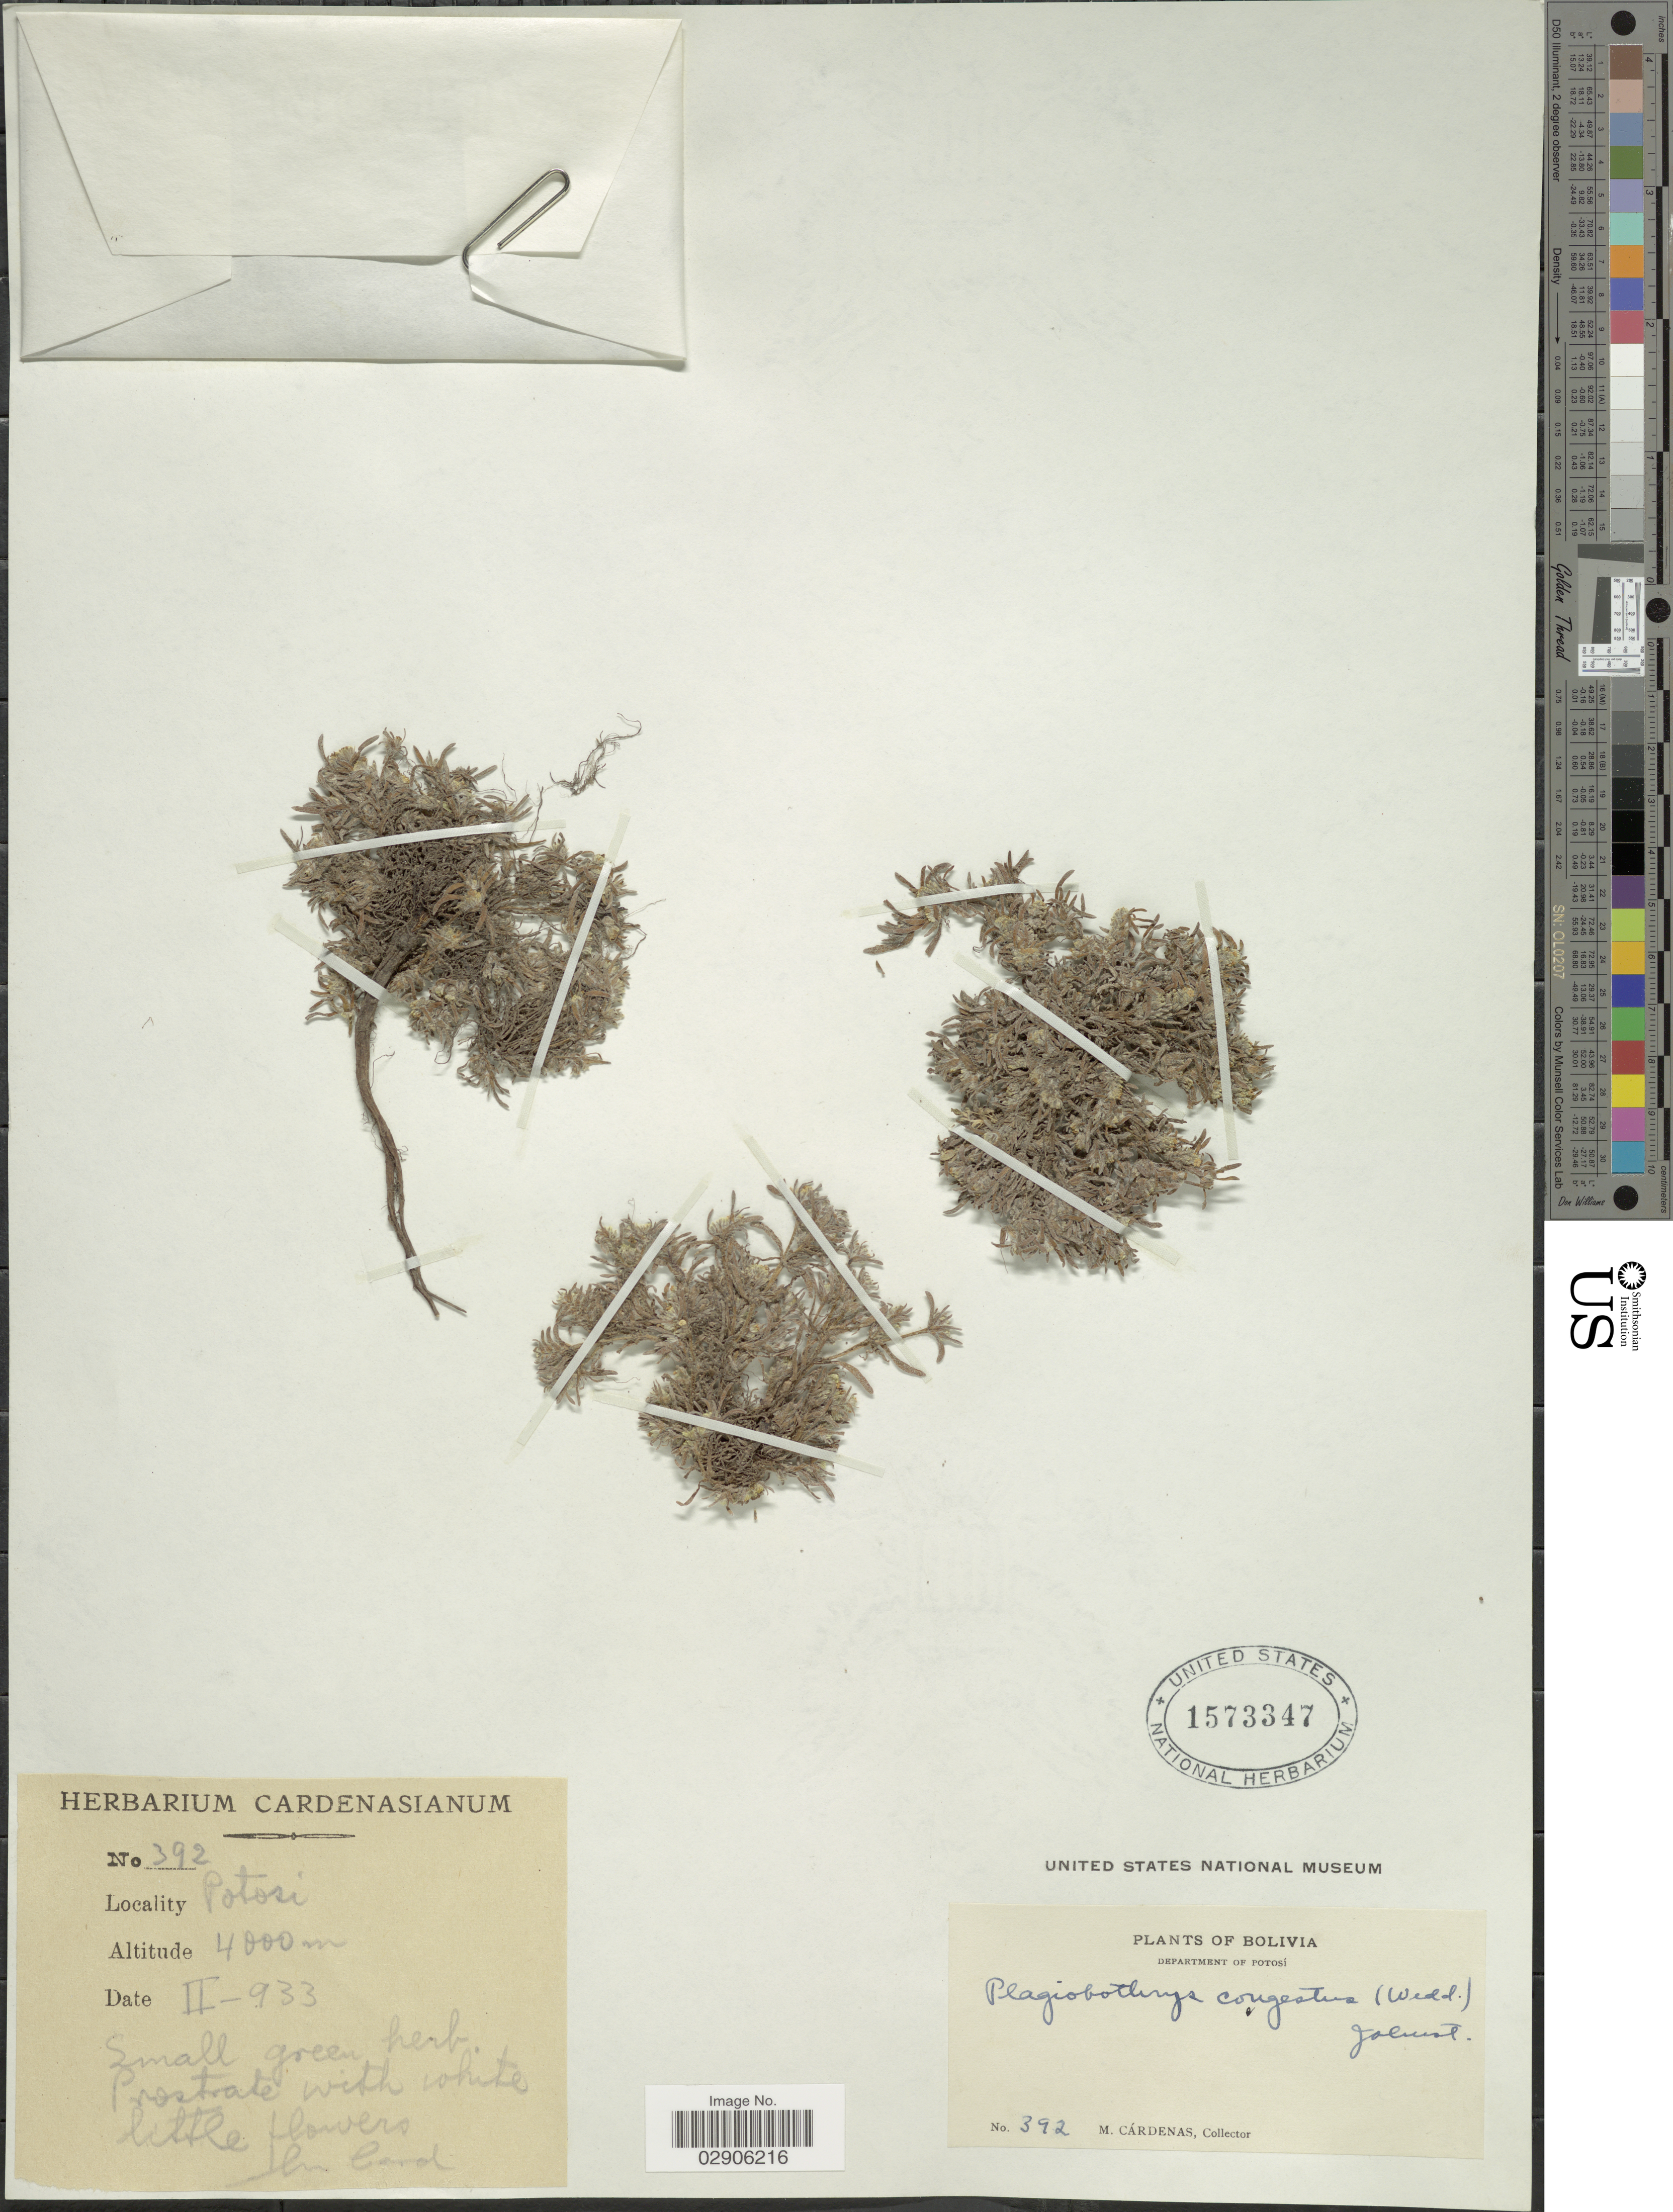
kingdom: Plantae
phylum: Tracheophyta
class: Magnoliopsida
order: Boraginales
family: Boraginaceae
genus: Plagiobothrys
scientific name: Plagiobothrys congestus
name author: (Wedd.) I.M. Johnst.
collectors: M. Cárdenas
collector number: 392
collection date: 1933-02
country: Bolivia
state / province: Potosi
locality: Department of Potosí. Potosi.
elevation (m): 4000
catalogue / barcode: US 1573347